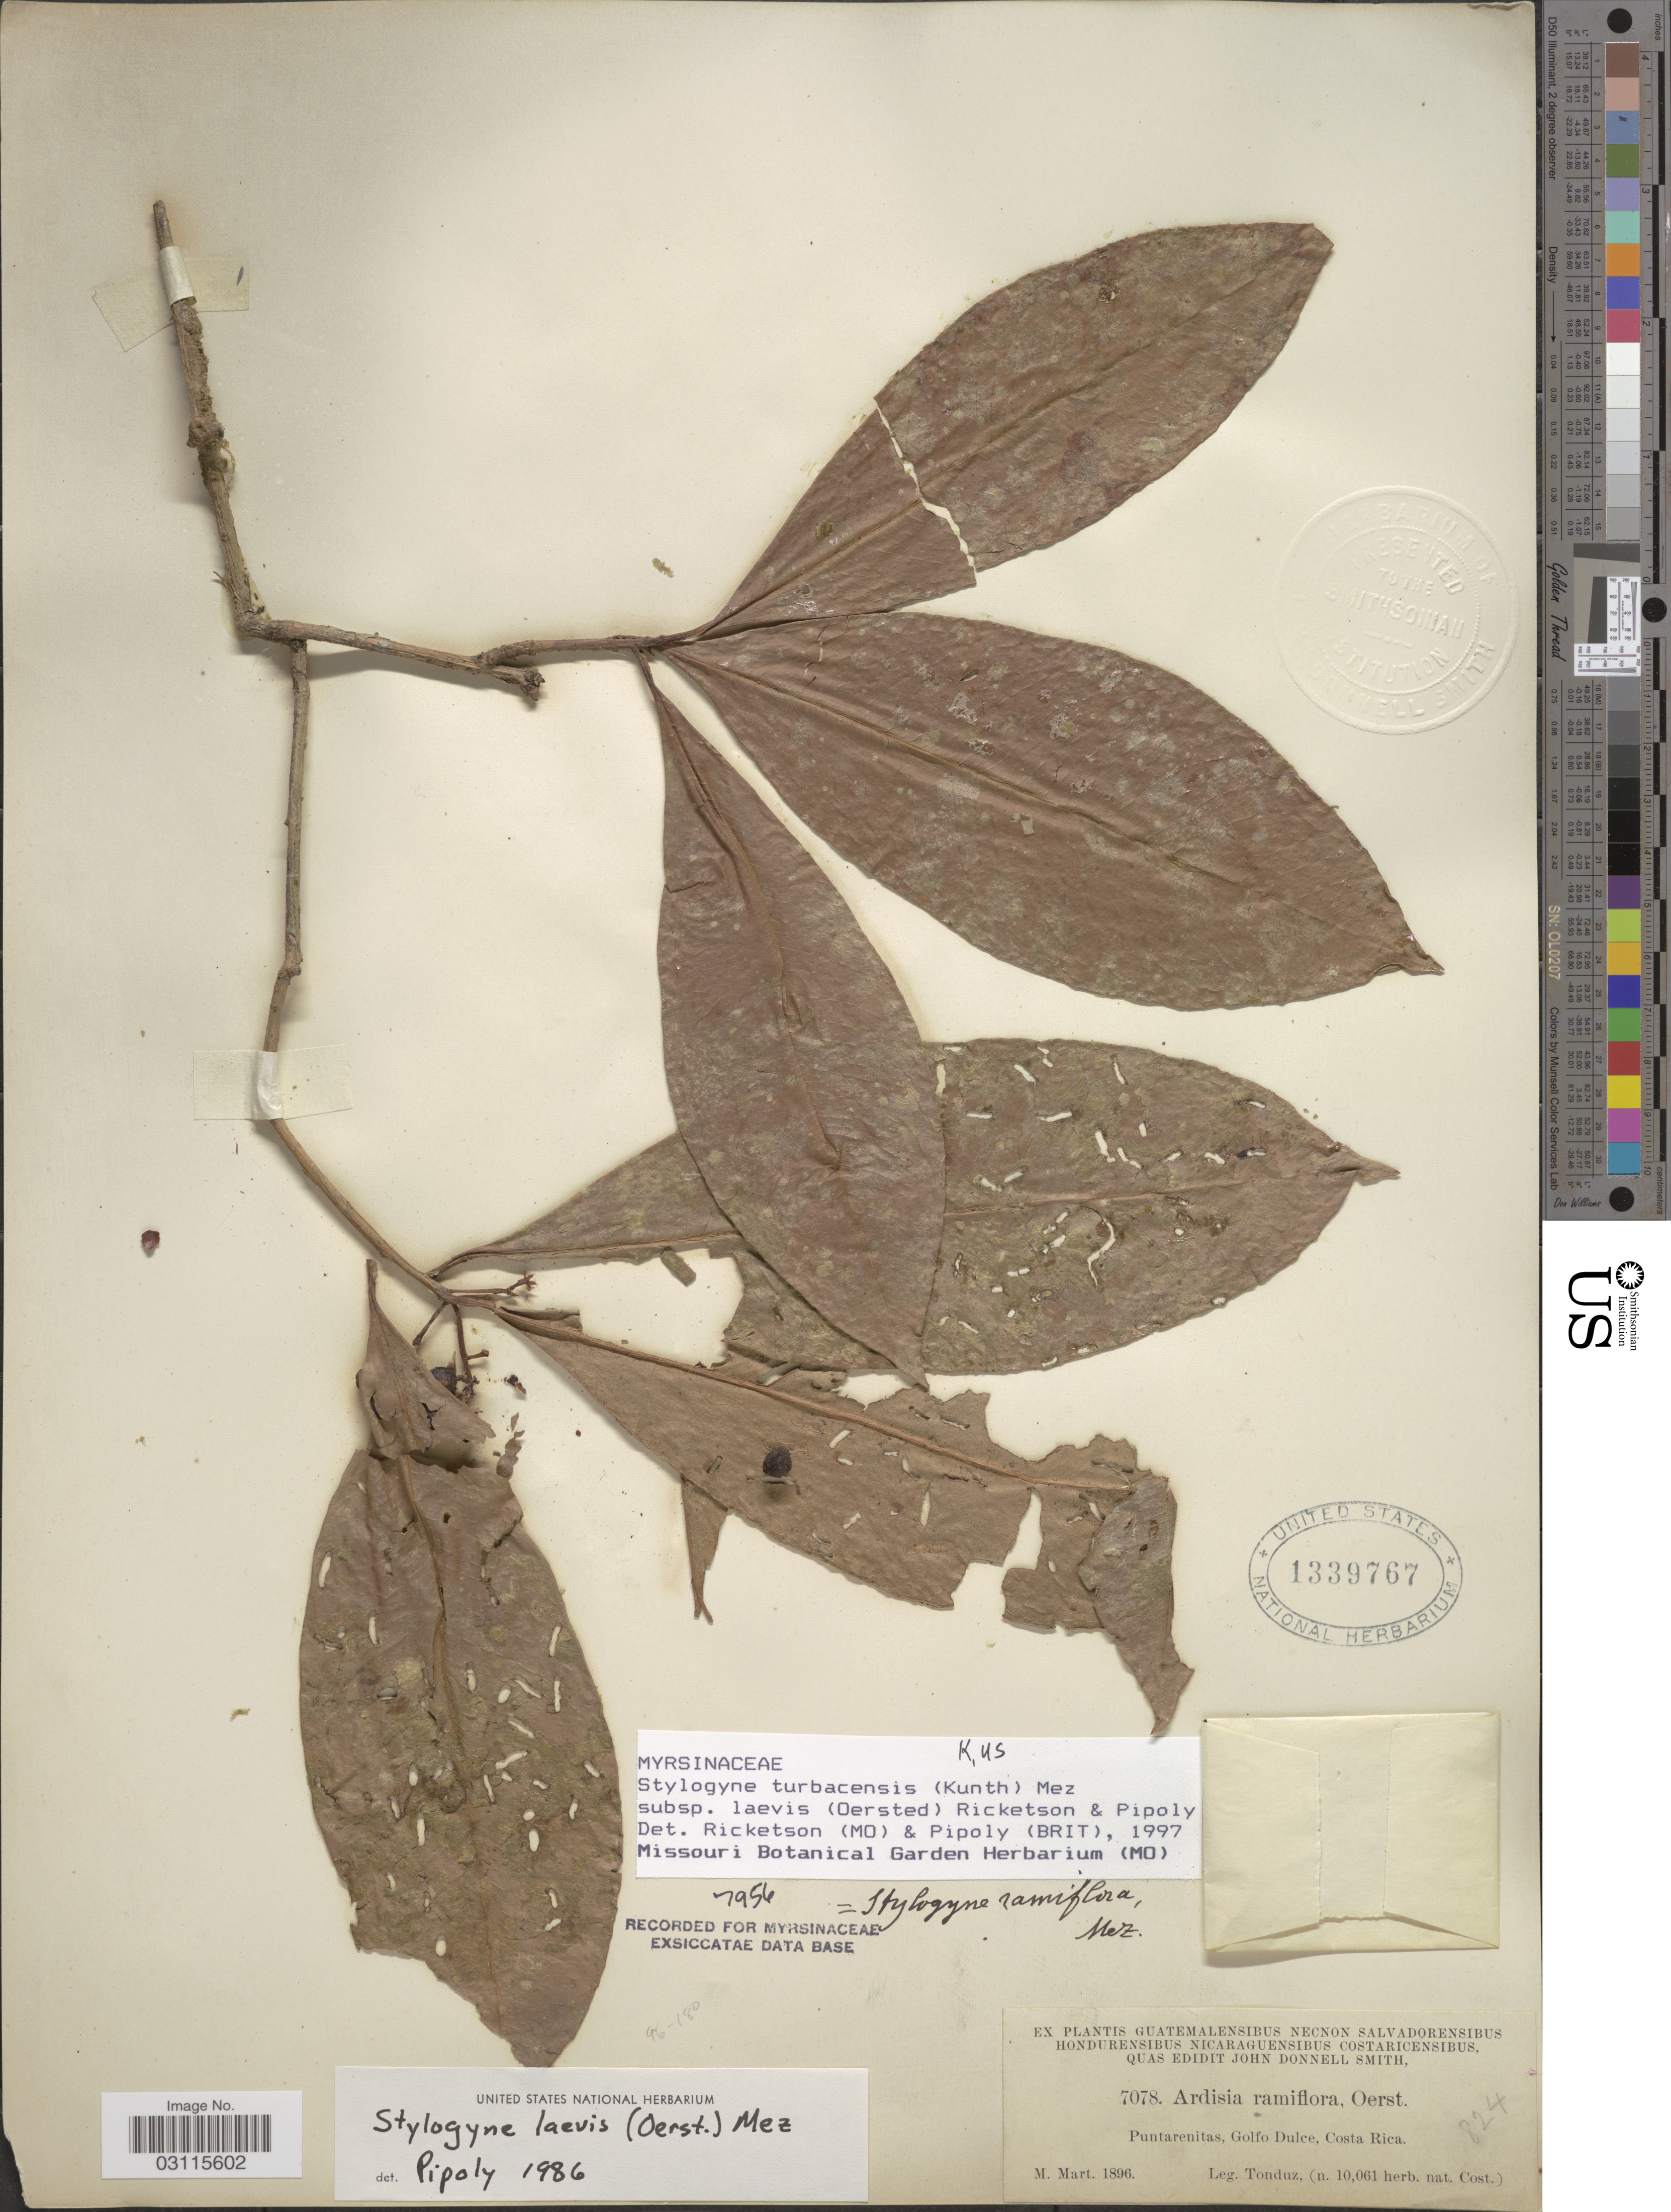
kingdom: Plantae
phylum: Tracheophyta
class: Magnoliopsida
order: Ericales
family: Primulaceae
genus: Stylogyne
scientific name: Stylogyne turbacensis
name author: (Kunth) Mez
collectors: Tonduz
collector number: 7078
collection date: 1896-03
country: Costa Rica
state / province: Puntarenas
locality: Puntarenitas, Golfo Dulce.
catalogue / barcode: US 1339767